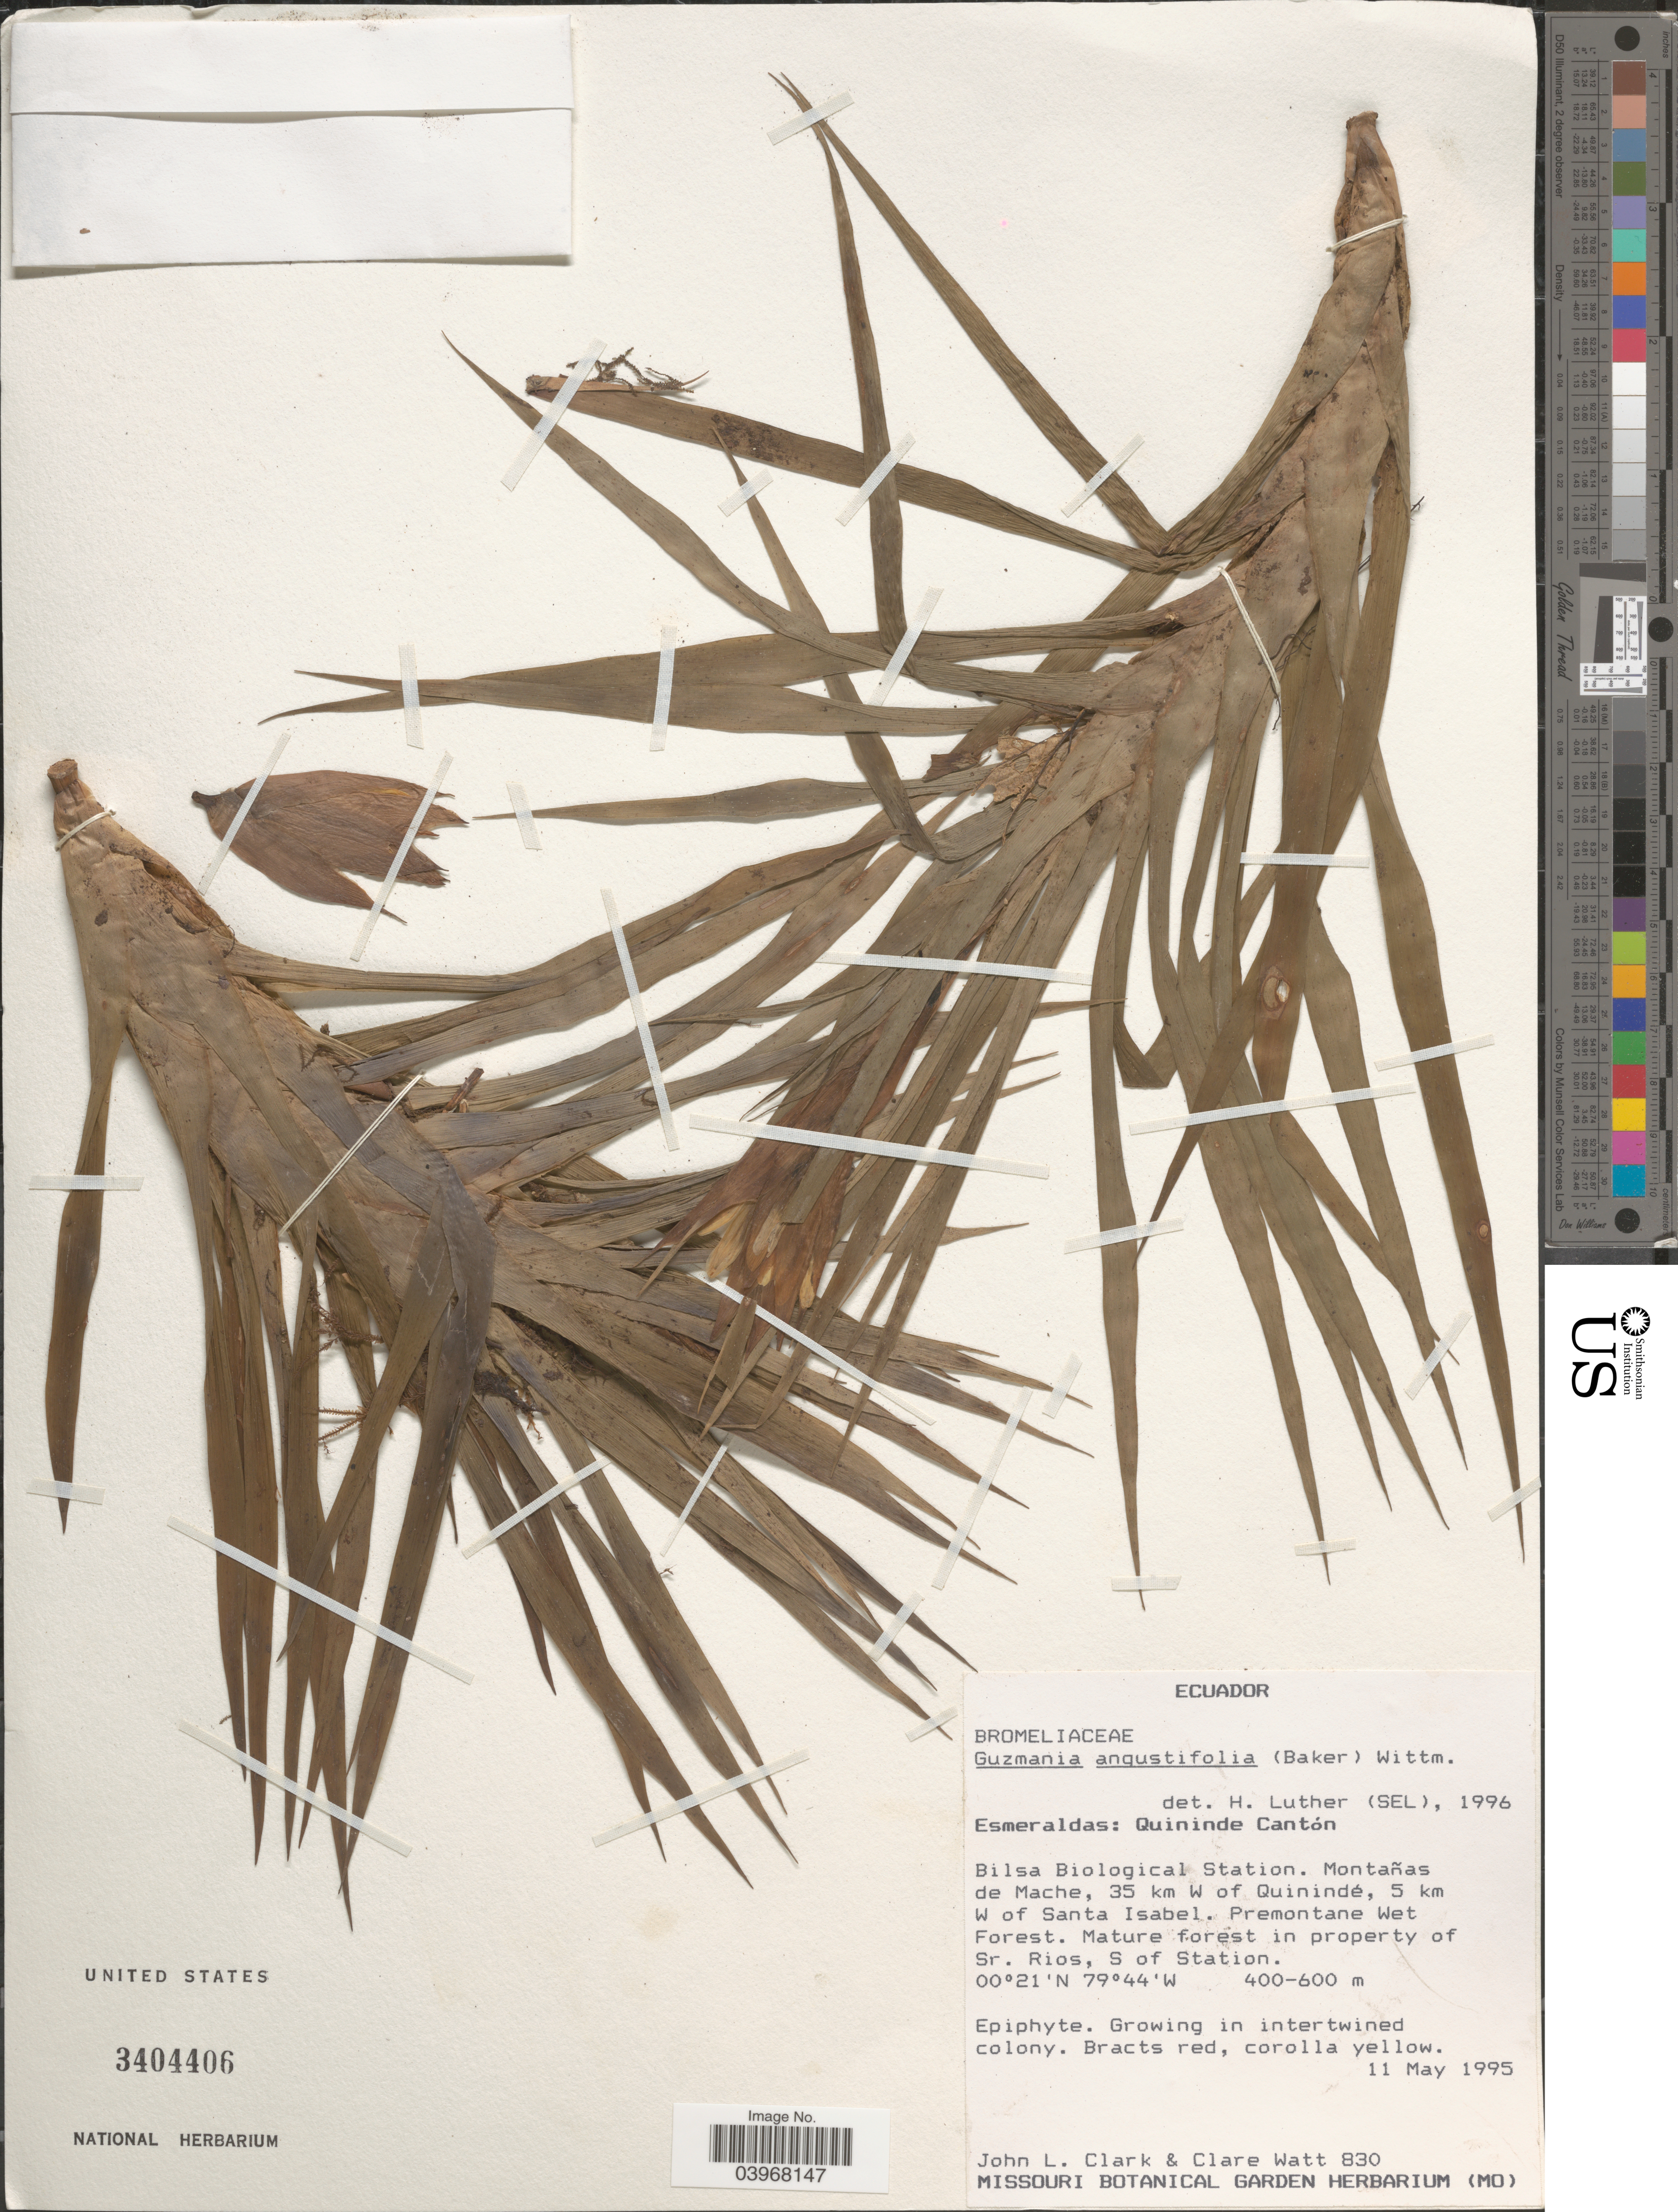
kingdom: Plantae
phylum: Tracheophyta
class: Liliopsida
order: Poales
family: Bromeliaceae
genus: Guzmania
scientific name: Guzmania angustifolia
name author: (Baker) Wittm.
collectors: J. L. Clark & C. Watt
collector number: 830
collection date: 1995-05-11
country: Ecuador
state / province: Esmeraldas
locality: Quininde Cantón. Bilsa Biological Station. Montañas de Mache, 35 km W of Quinindé, 5 km W of Santa Isabel. Premontane Wet Forest. Mature forest in property of Sr. Rios, S of Station.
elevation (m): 400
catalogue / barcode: US 3404406